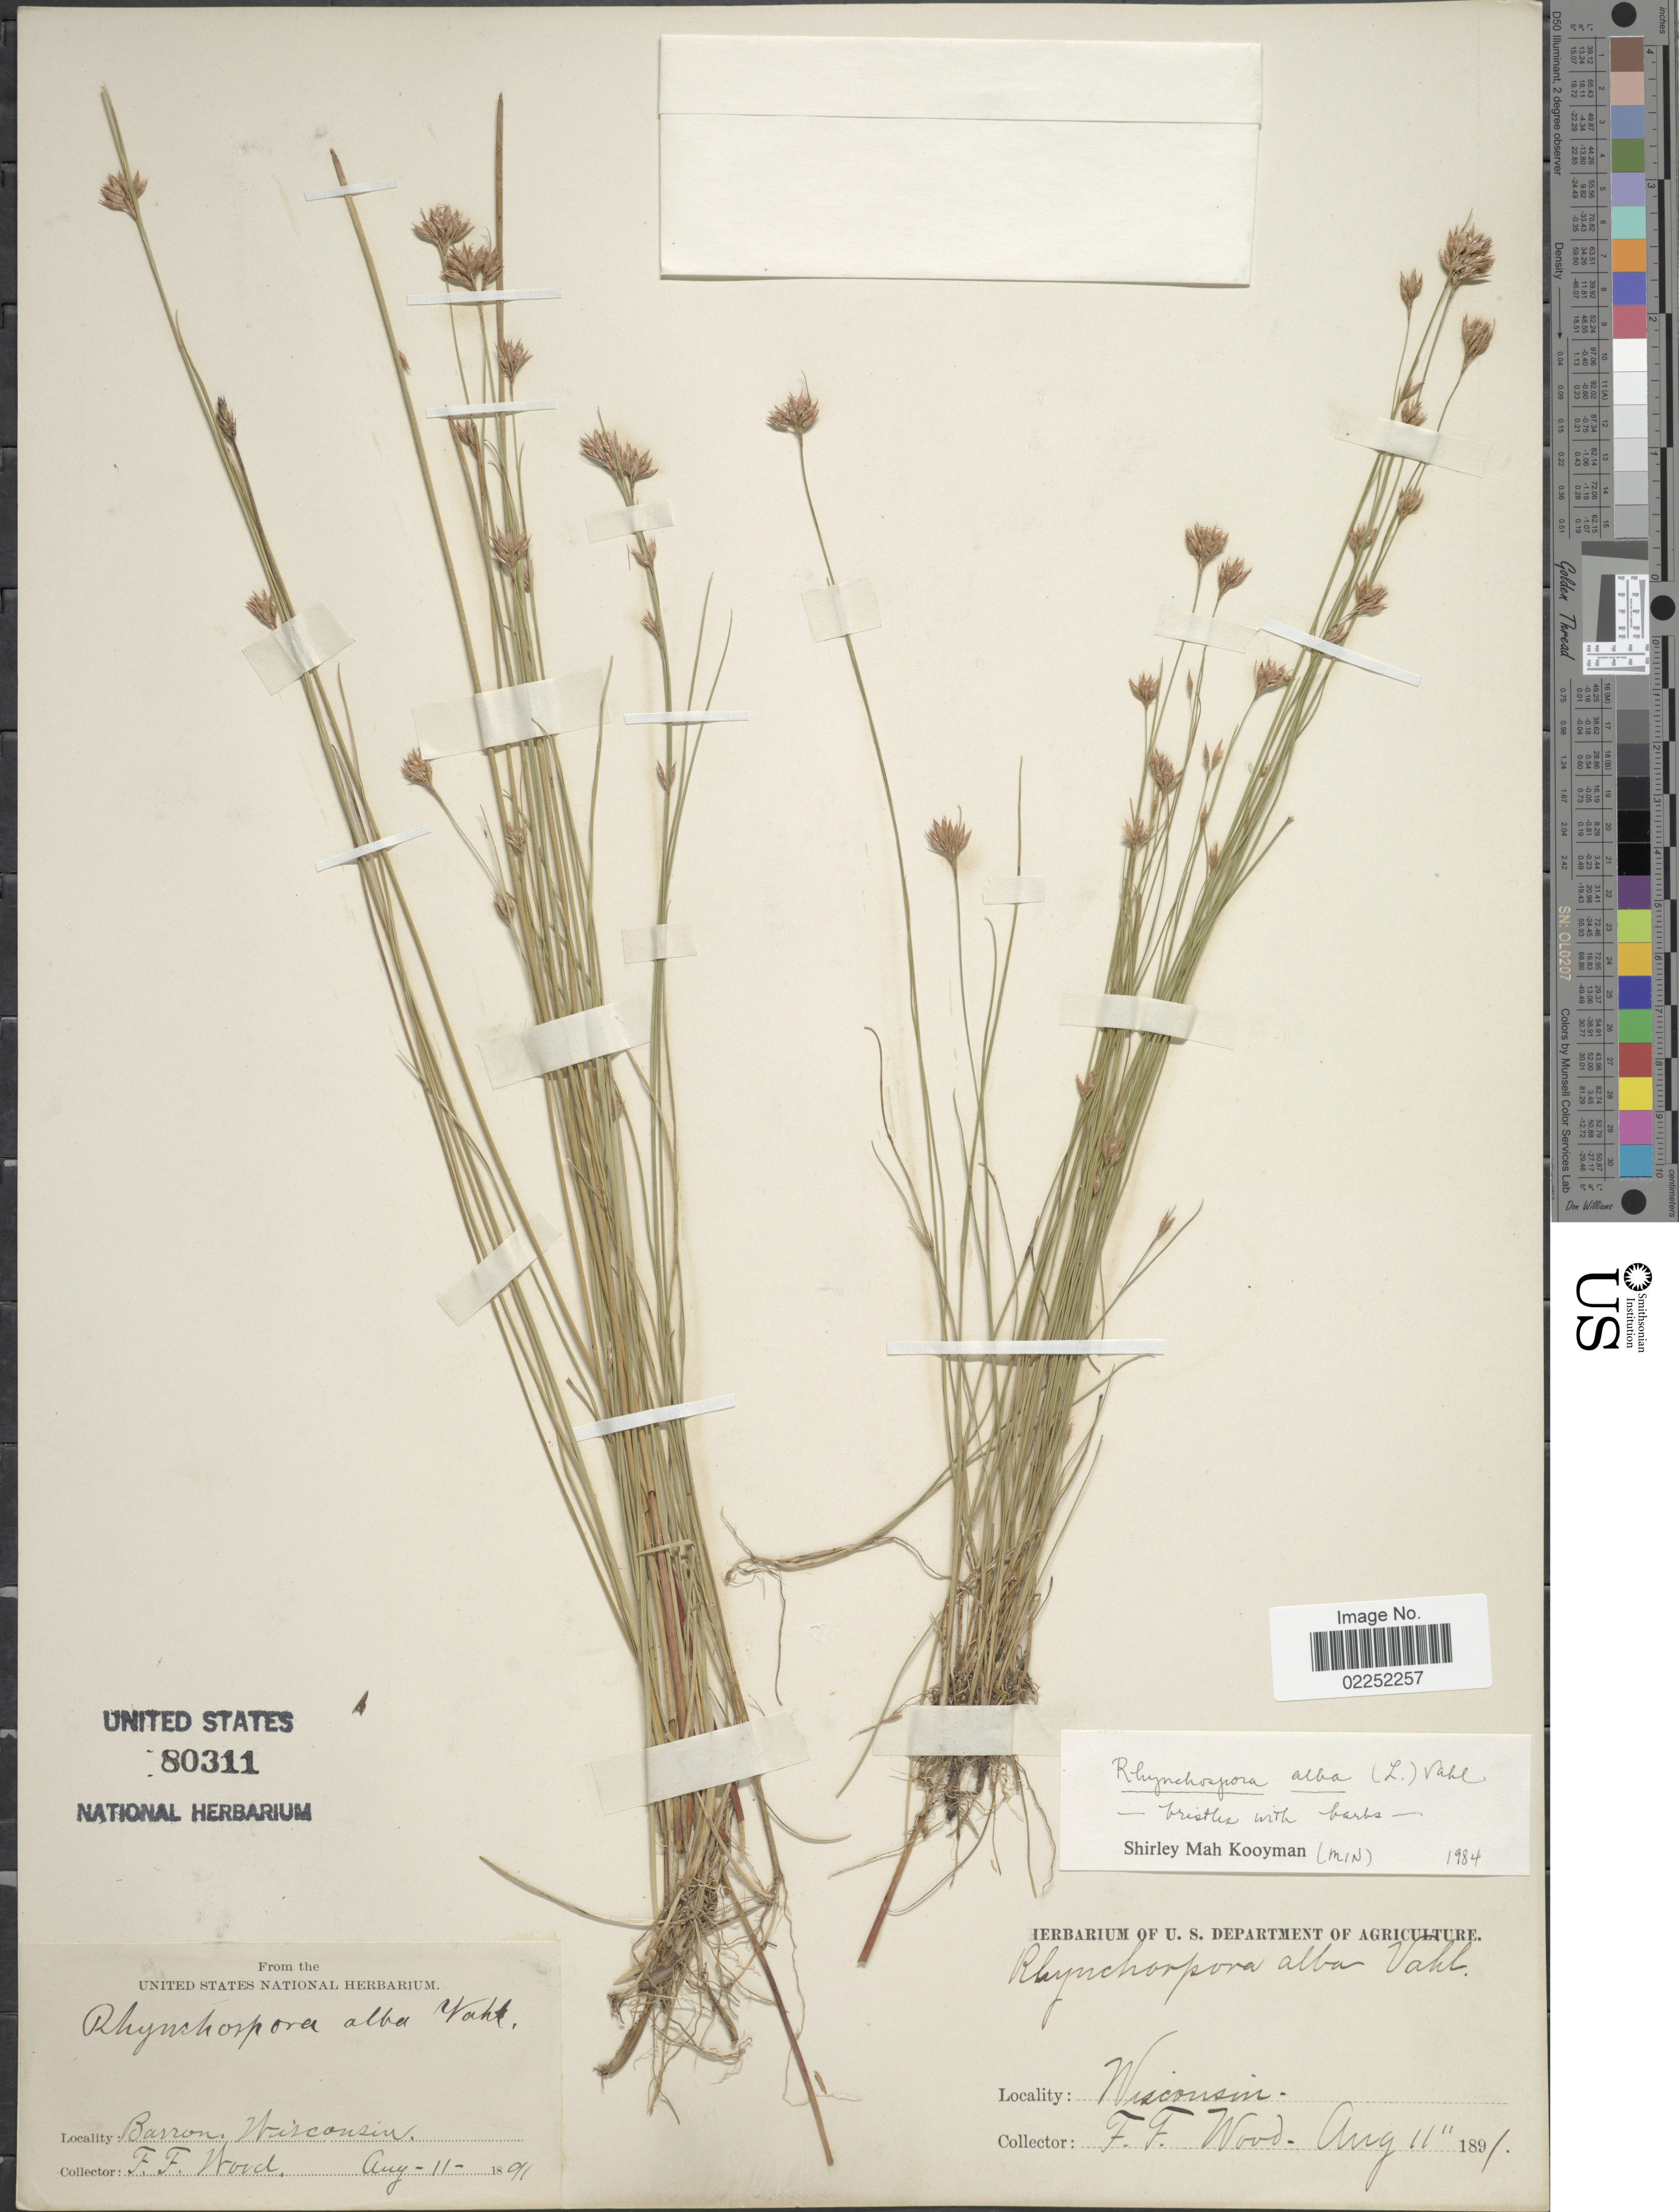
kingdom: Plantae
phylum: Tracheophyta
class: Liliopsida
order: Poales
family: Cyperaceae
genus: Rhynchospora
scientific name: Rhynchospora alba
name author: (L.) Vahl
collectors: F. Wood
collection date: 1891-08-11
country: United States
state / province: Wisconsin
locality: Barron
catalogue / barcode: US 80311